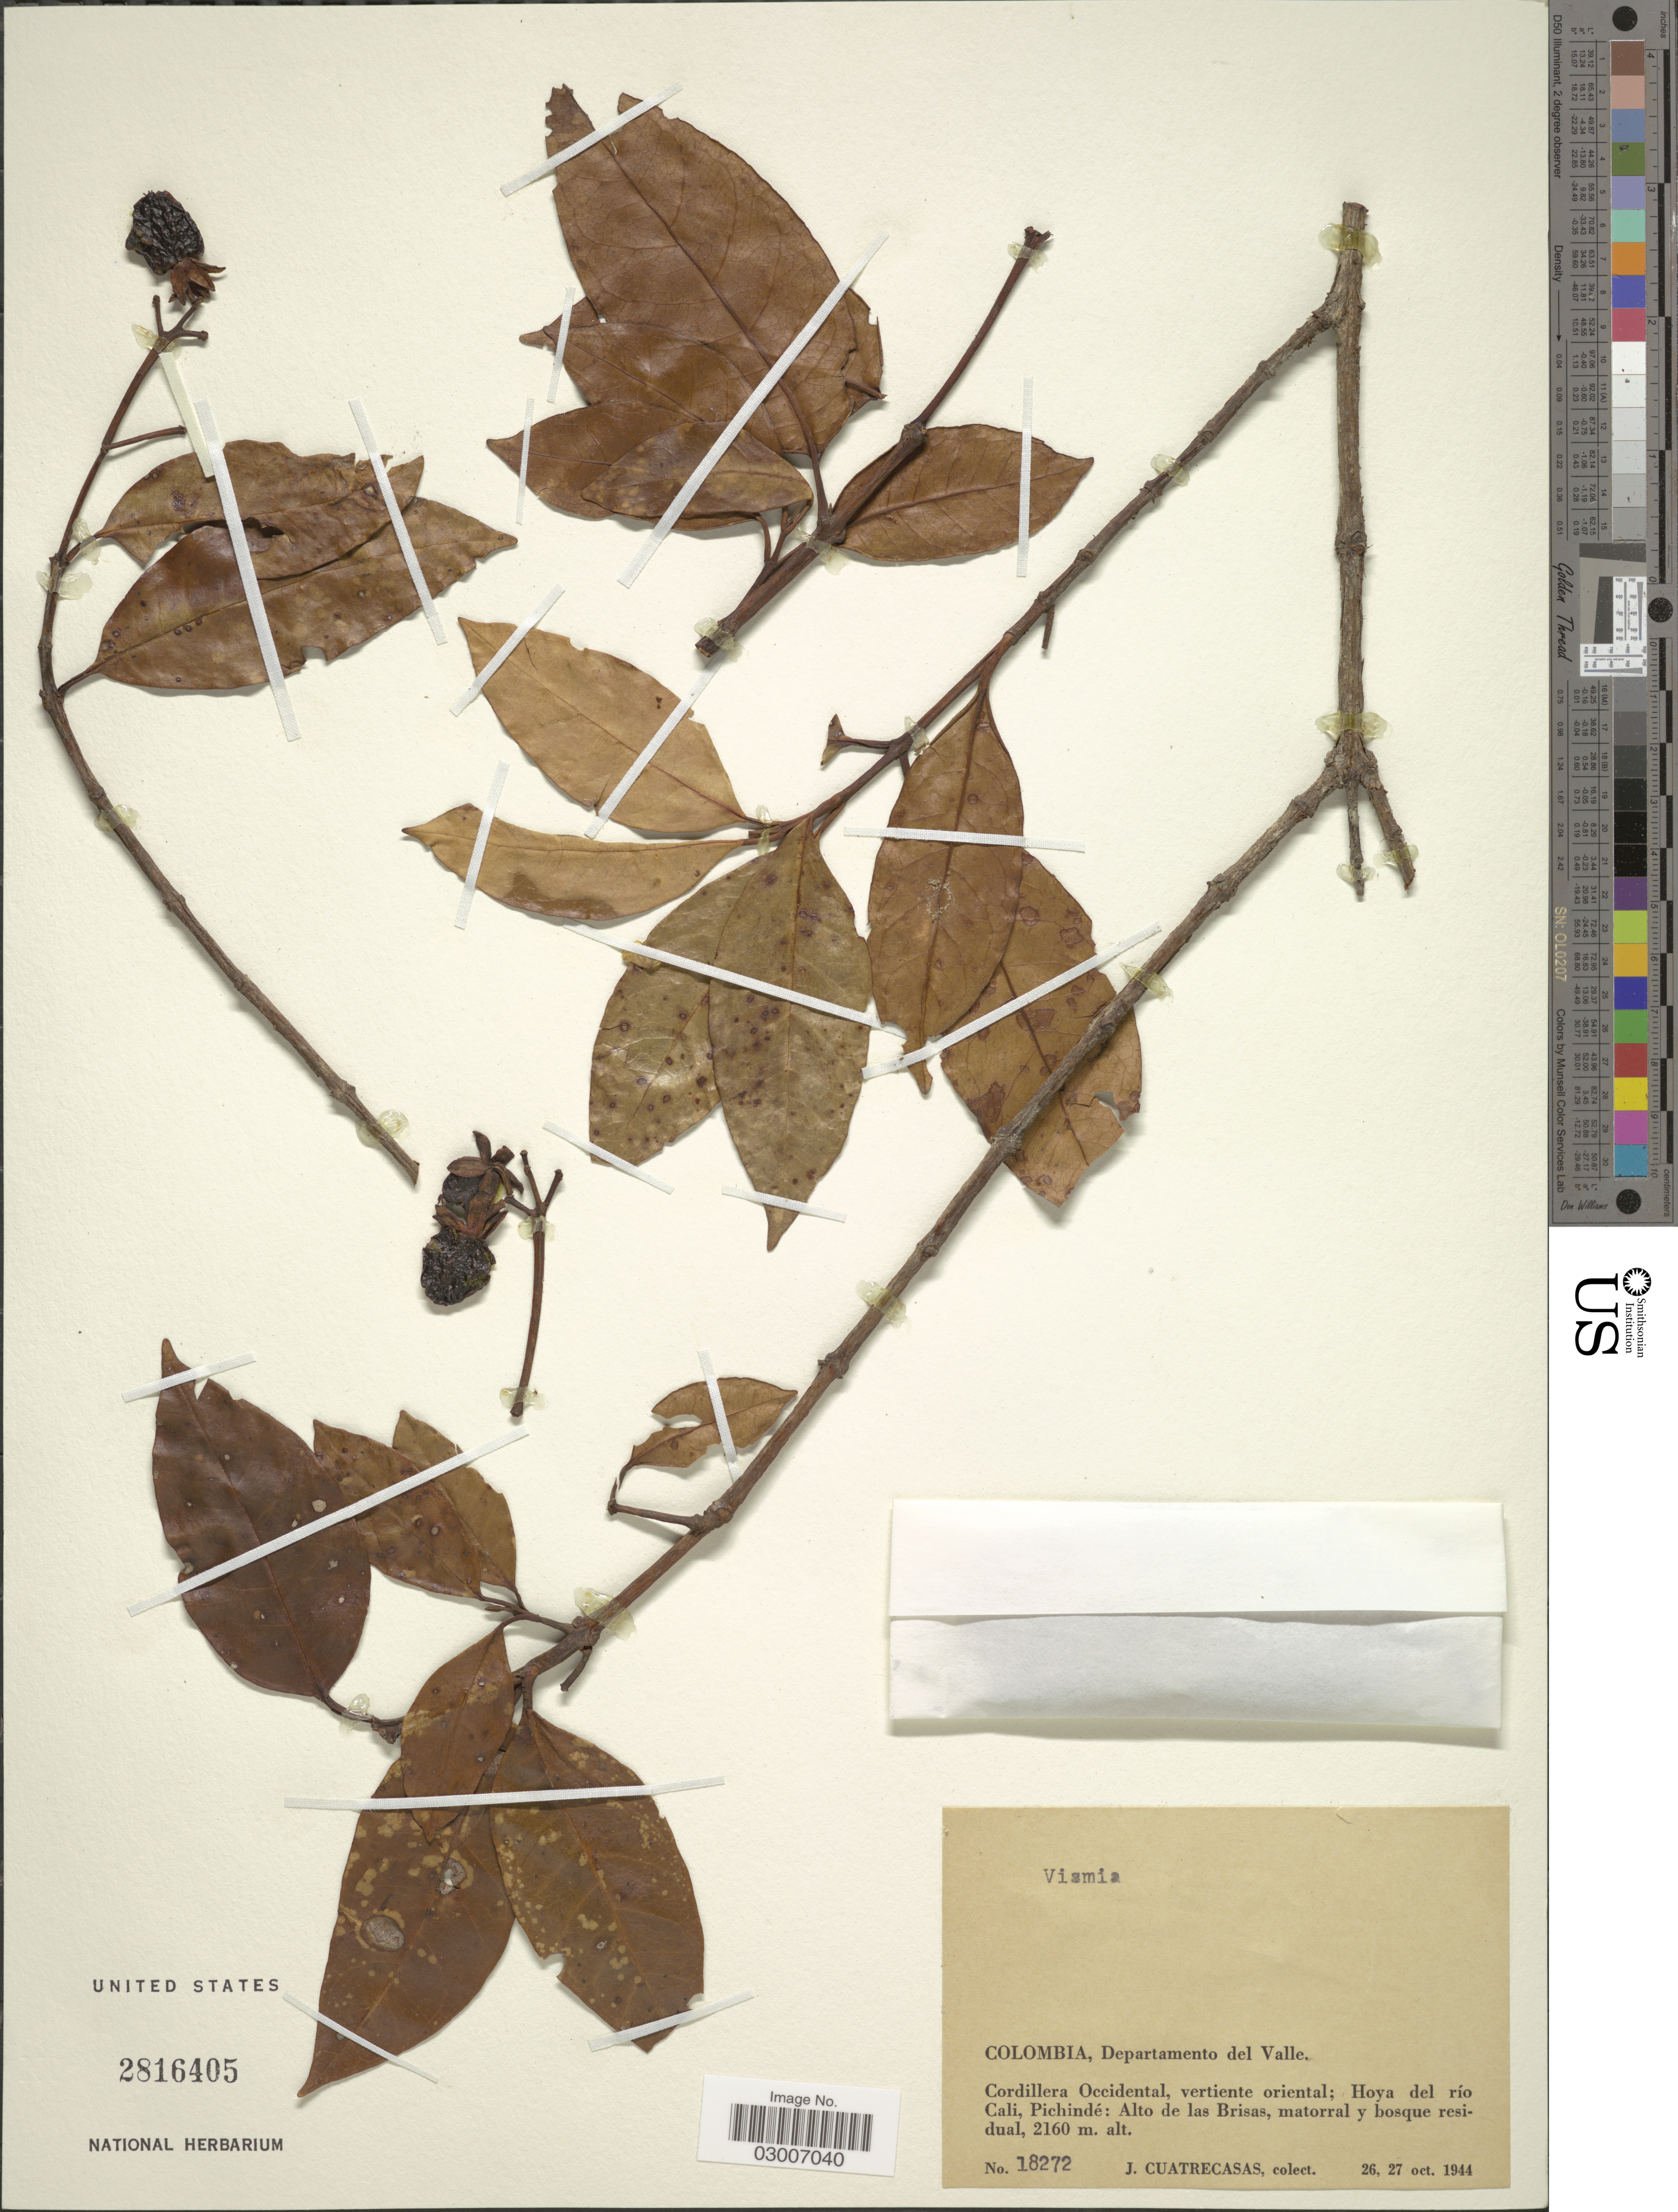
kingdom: Plantae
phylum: Tracheophyta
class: Magnoliopsida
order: Malpighiales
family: Hypericaceae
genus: Vismia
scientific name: Vismia sp.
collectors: J. Cuatrecasas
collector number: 18272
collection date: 1944-10-26/1944-10-27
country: Colombia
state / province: Valle del Cauca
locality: Departamento del Valle. Cordillera Occidental, vertiente oriental; Hoya del río Cali, Pichindé: Alto de las Brisas, matorral y bosque residual.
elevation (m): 2160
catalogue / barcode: US 2816405